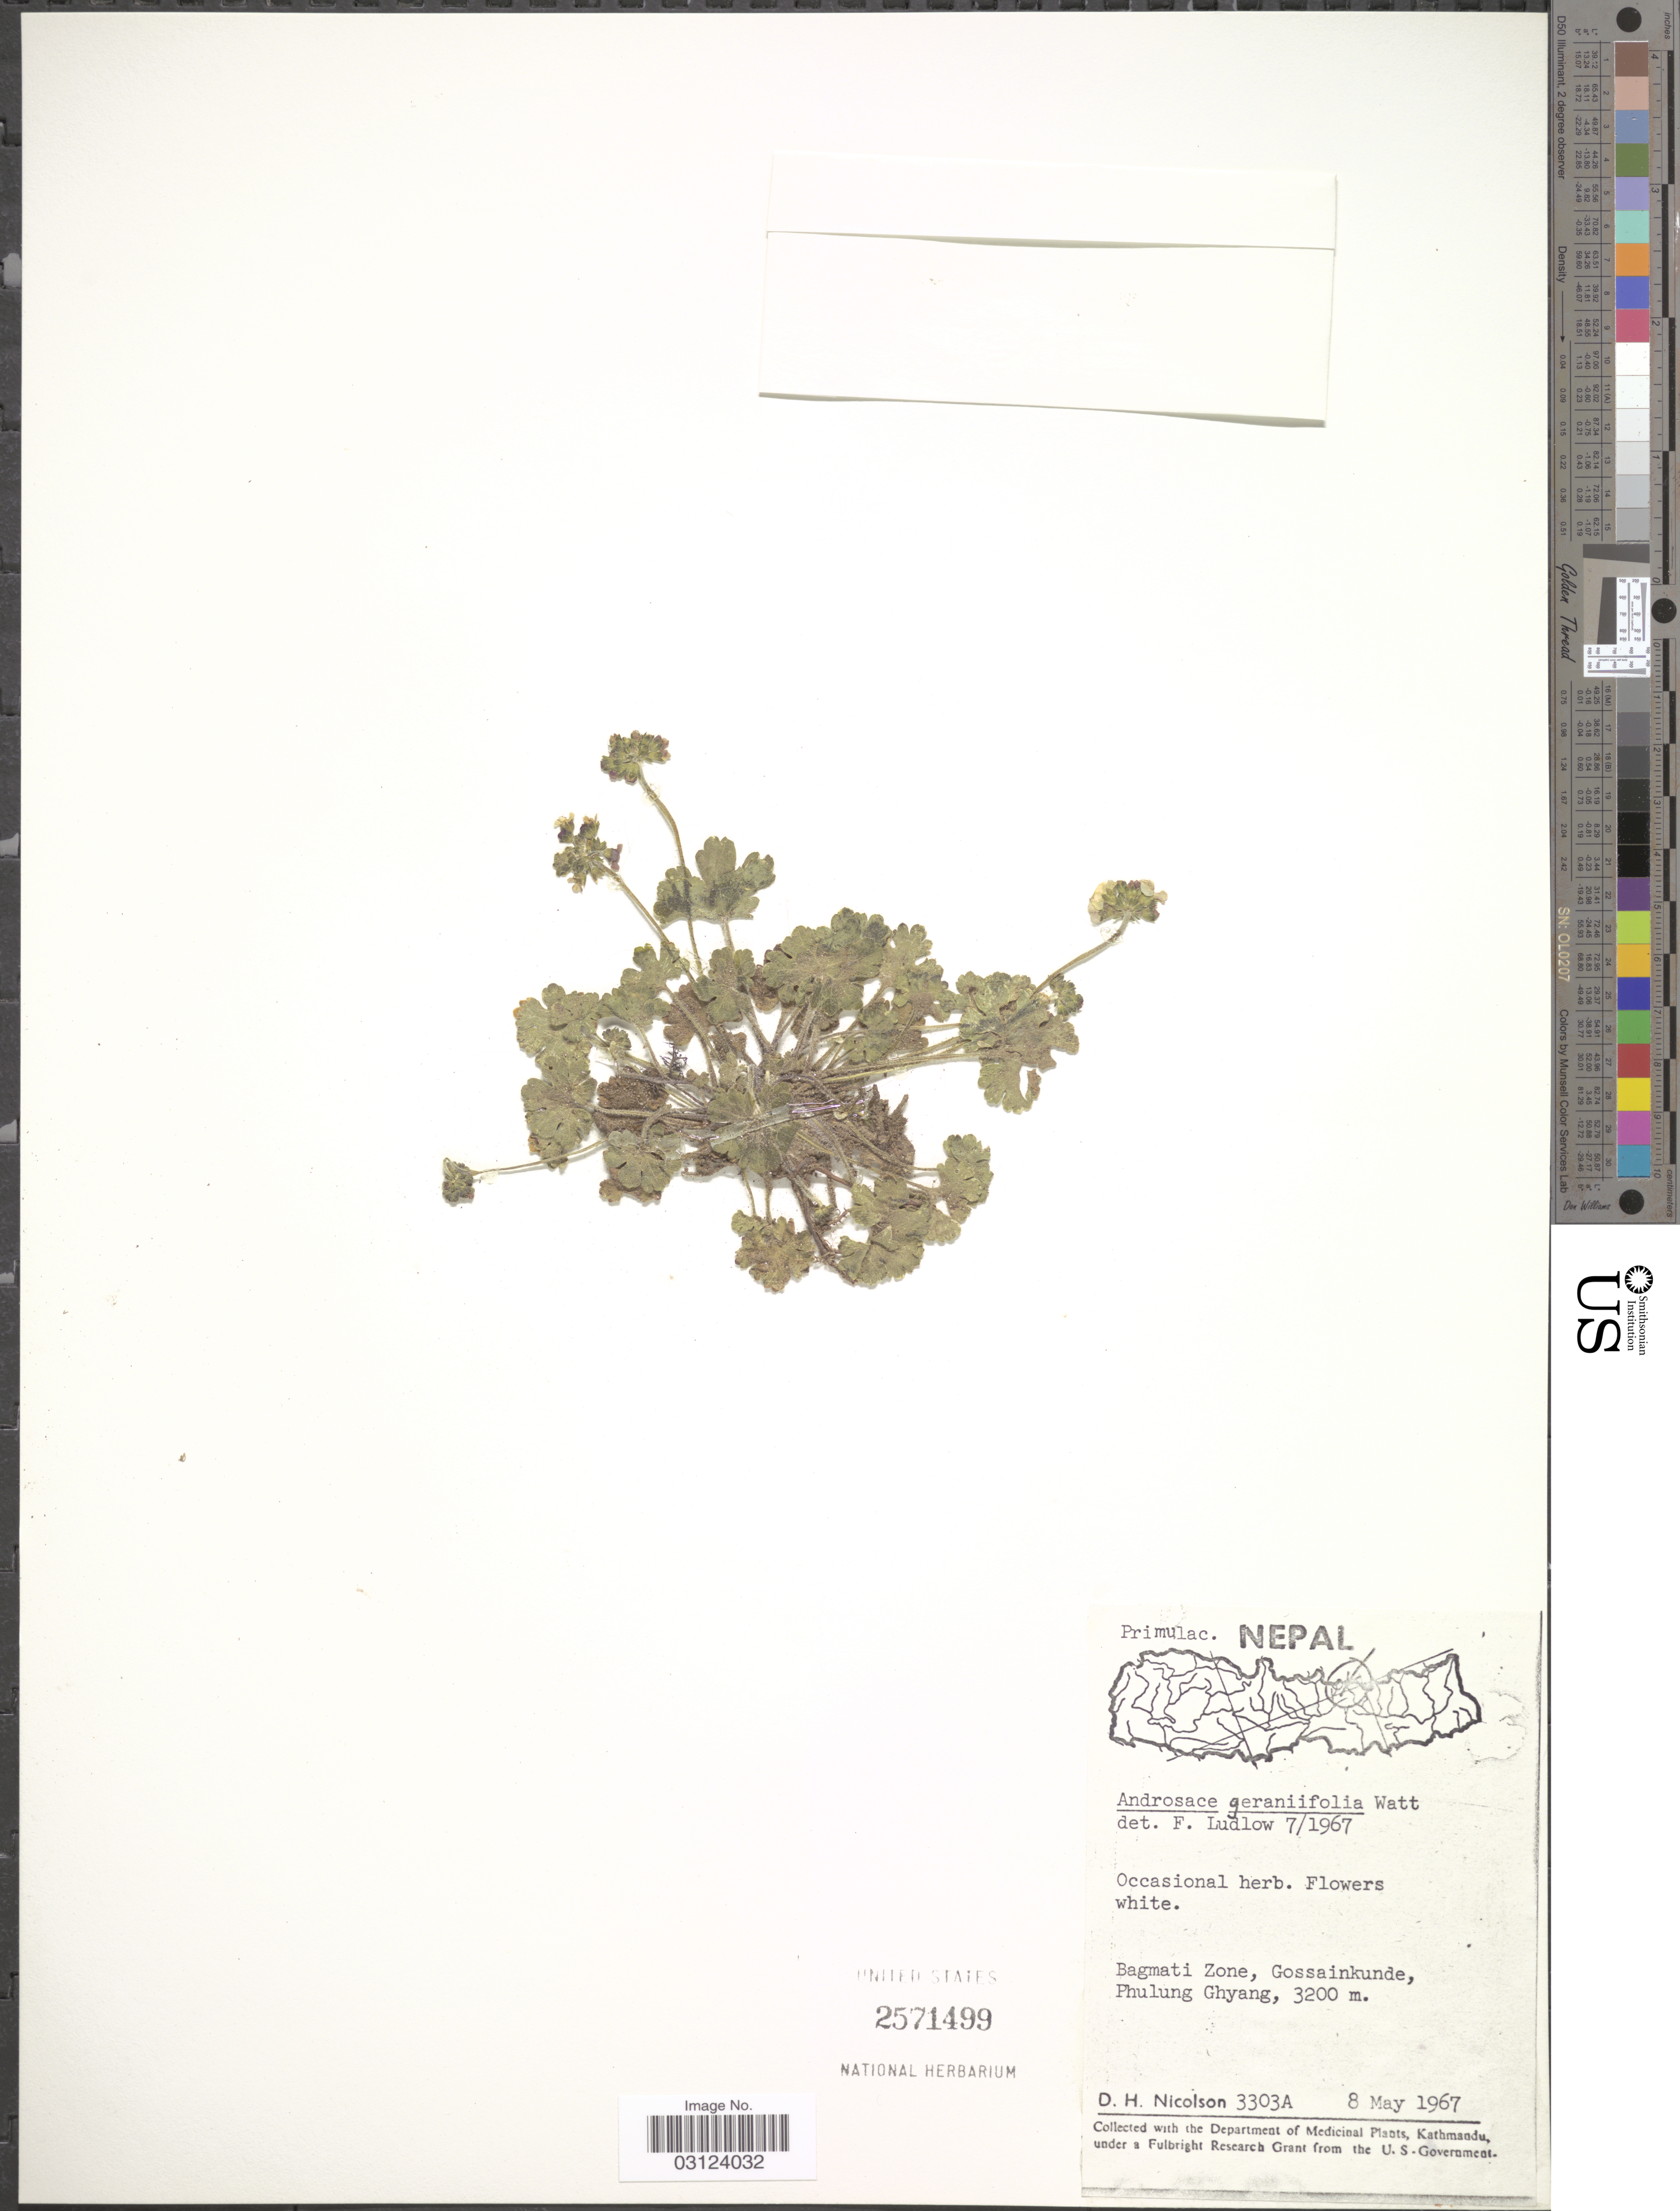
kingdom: Plantae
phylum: Tracheophyta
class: Magnoliopsida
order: Ericales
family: Primulaceae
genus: Androsace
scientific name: Androsace geraniifolia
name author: Watt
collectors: D. H. Nicolson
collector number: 3303A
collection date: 1967-05-08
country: Nepal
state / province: Bagmati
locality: Bagmati Zone, Gossainkunde, Phulung Ghyang.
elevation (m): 3200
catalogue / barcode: US 2571499